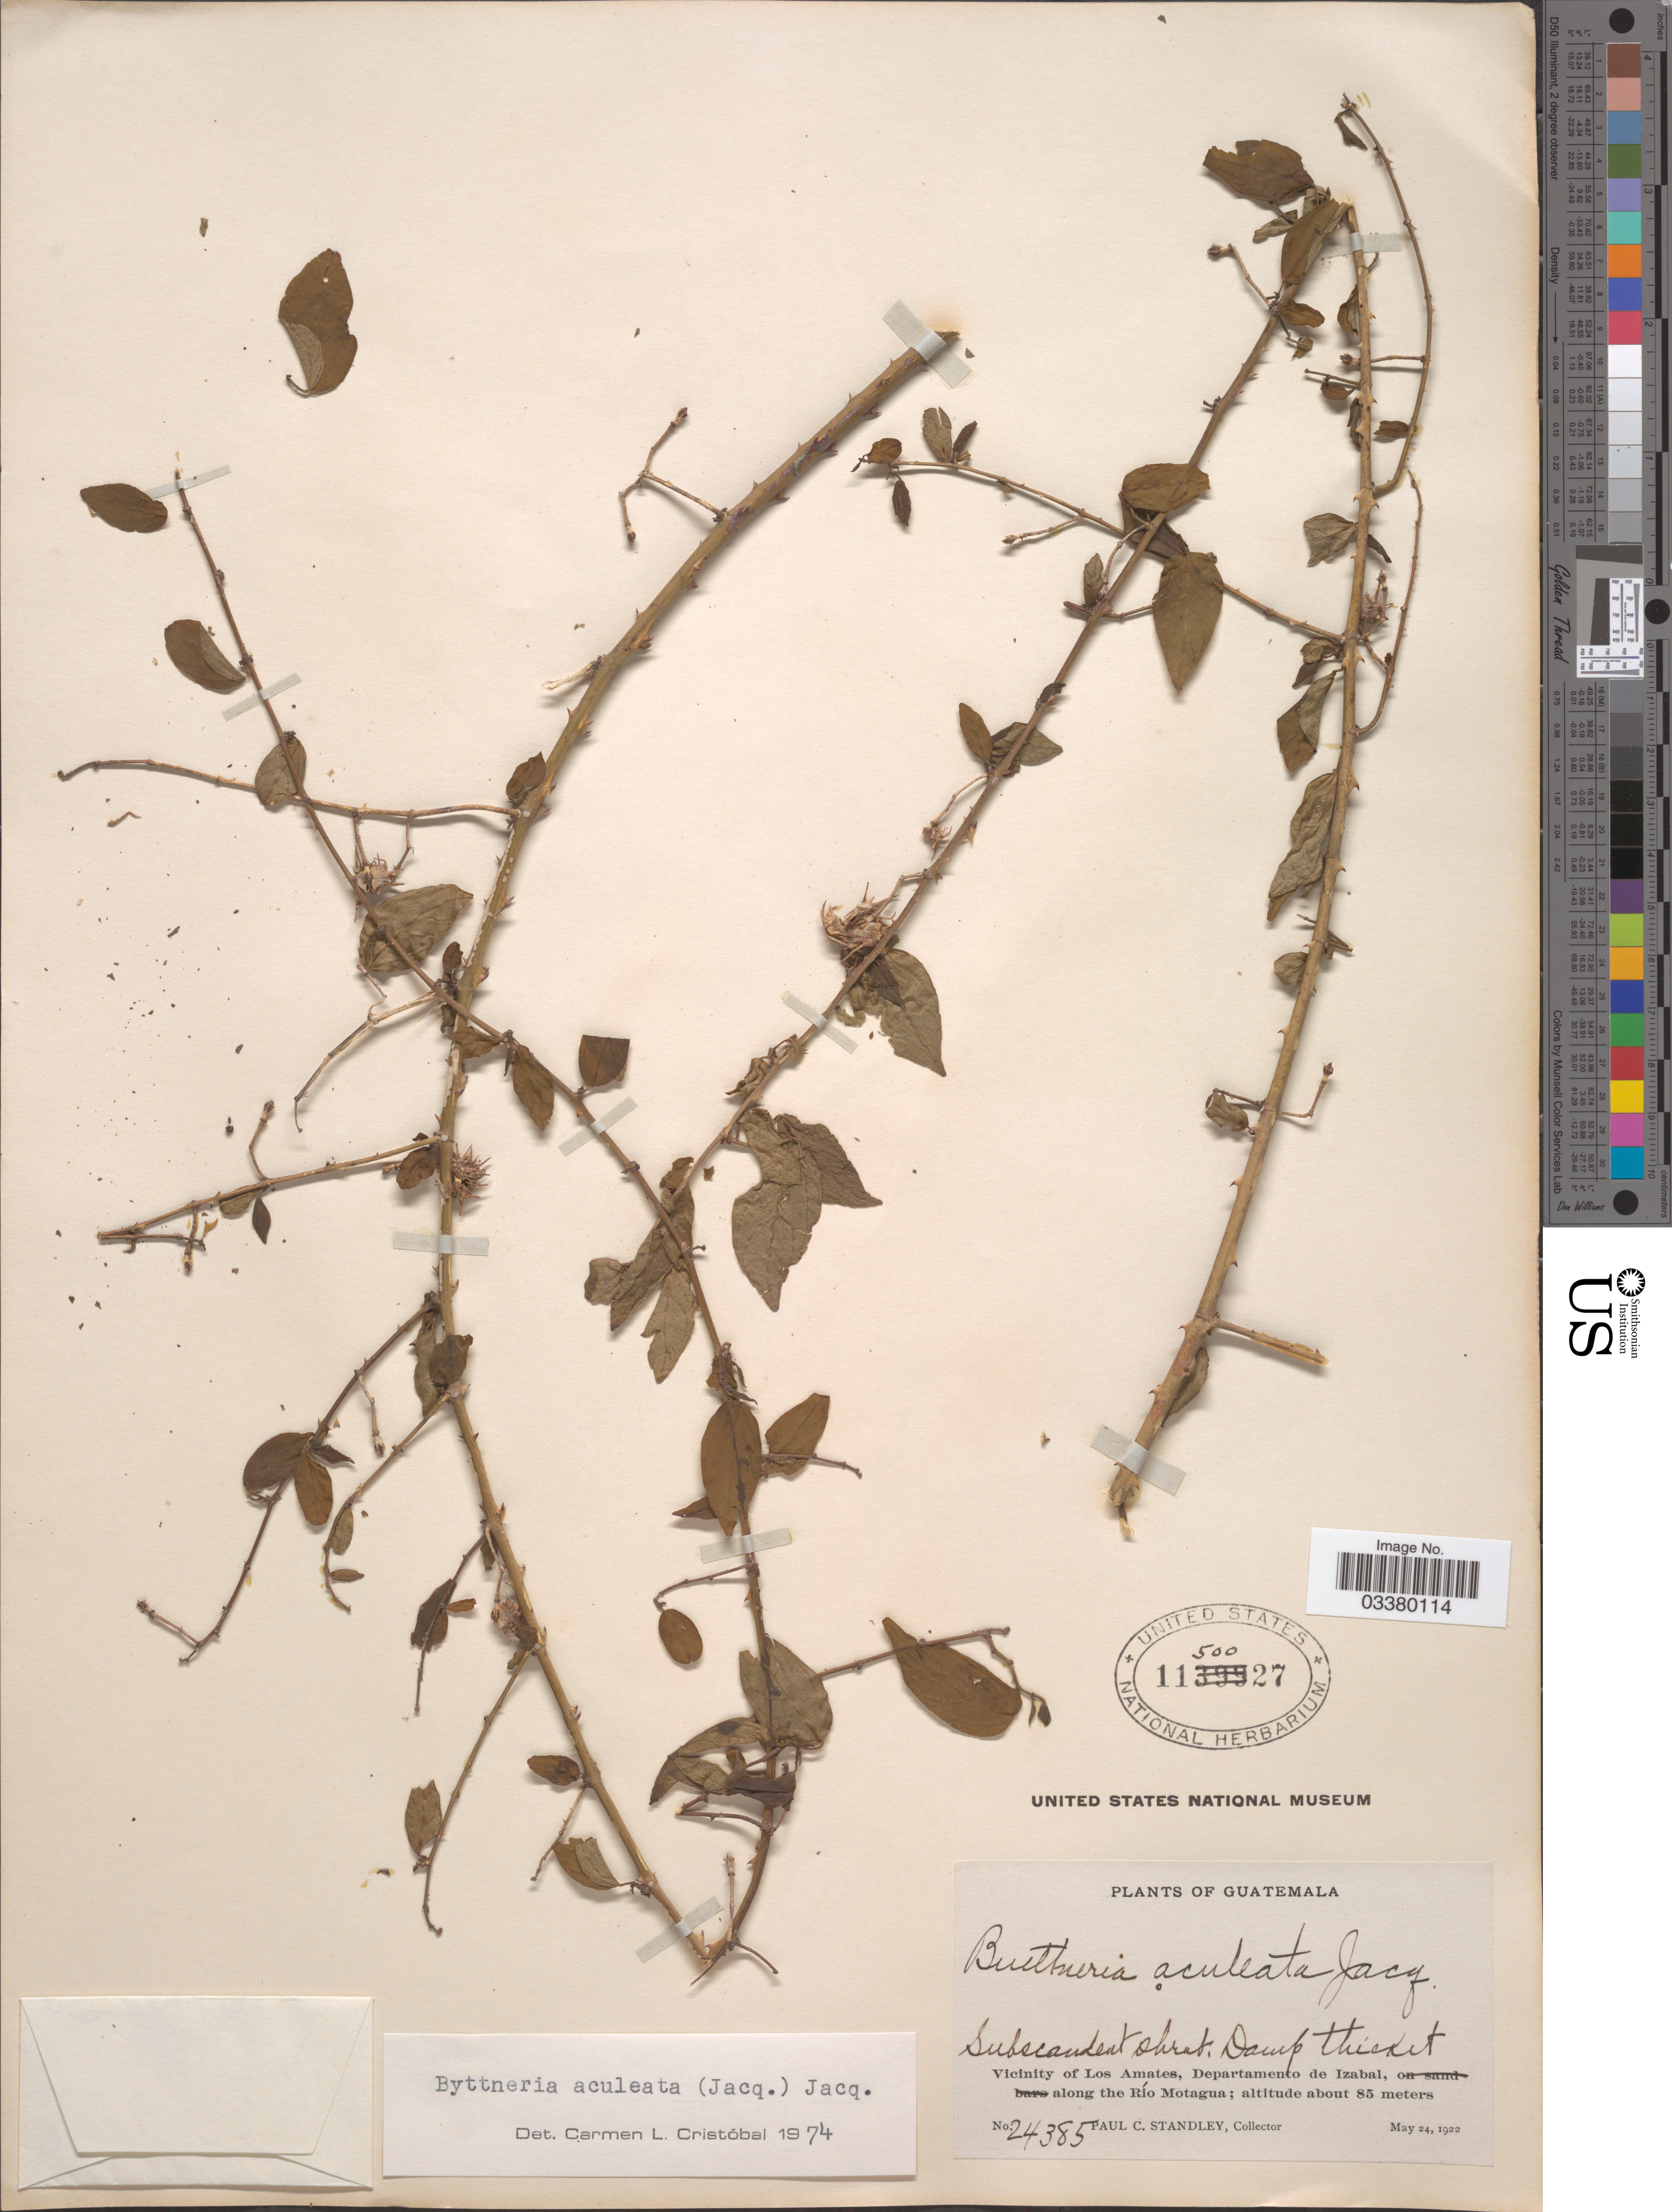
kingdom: Plantae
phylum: Tracheophyta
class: Magnoliopsida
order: Malvales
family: Malvaceae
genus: Byttneria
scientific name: Byttneria aculeata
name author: (Jacq.) Jacq.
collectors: P. C. Standley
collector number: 24385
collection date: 1922-05-24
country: Guatemala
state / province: Izabal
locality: Vicinity of Los Amates, Departamento de Izabal, along the Río Motagua.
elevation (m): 85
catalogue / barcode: US 1150027